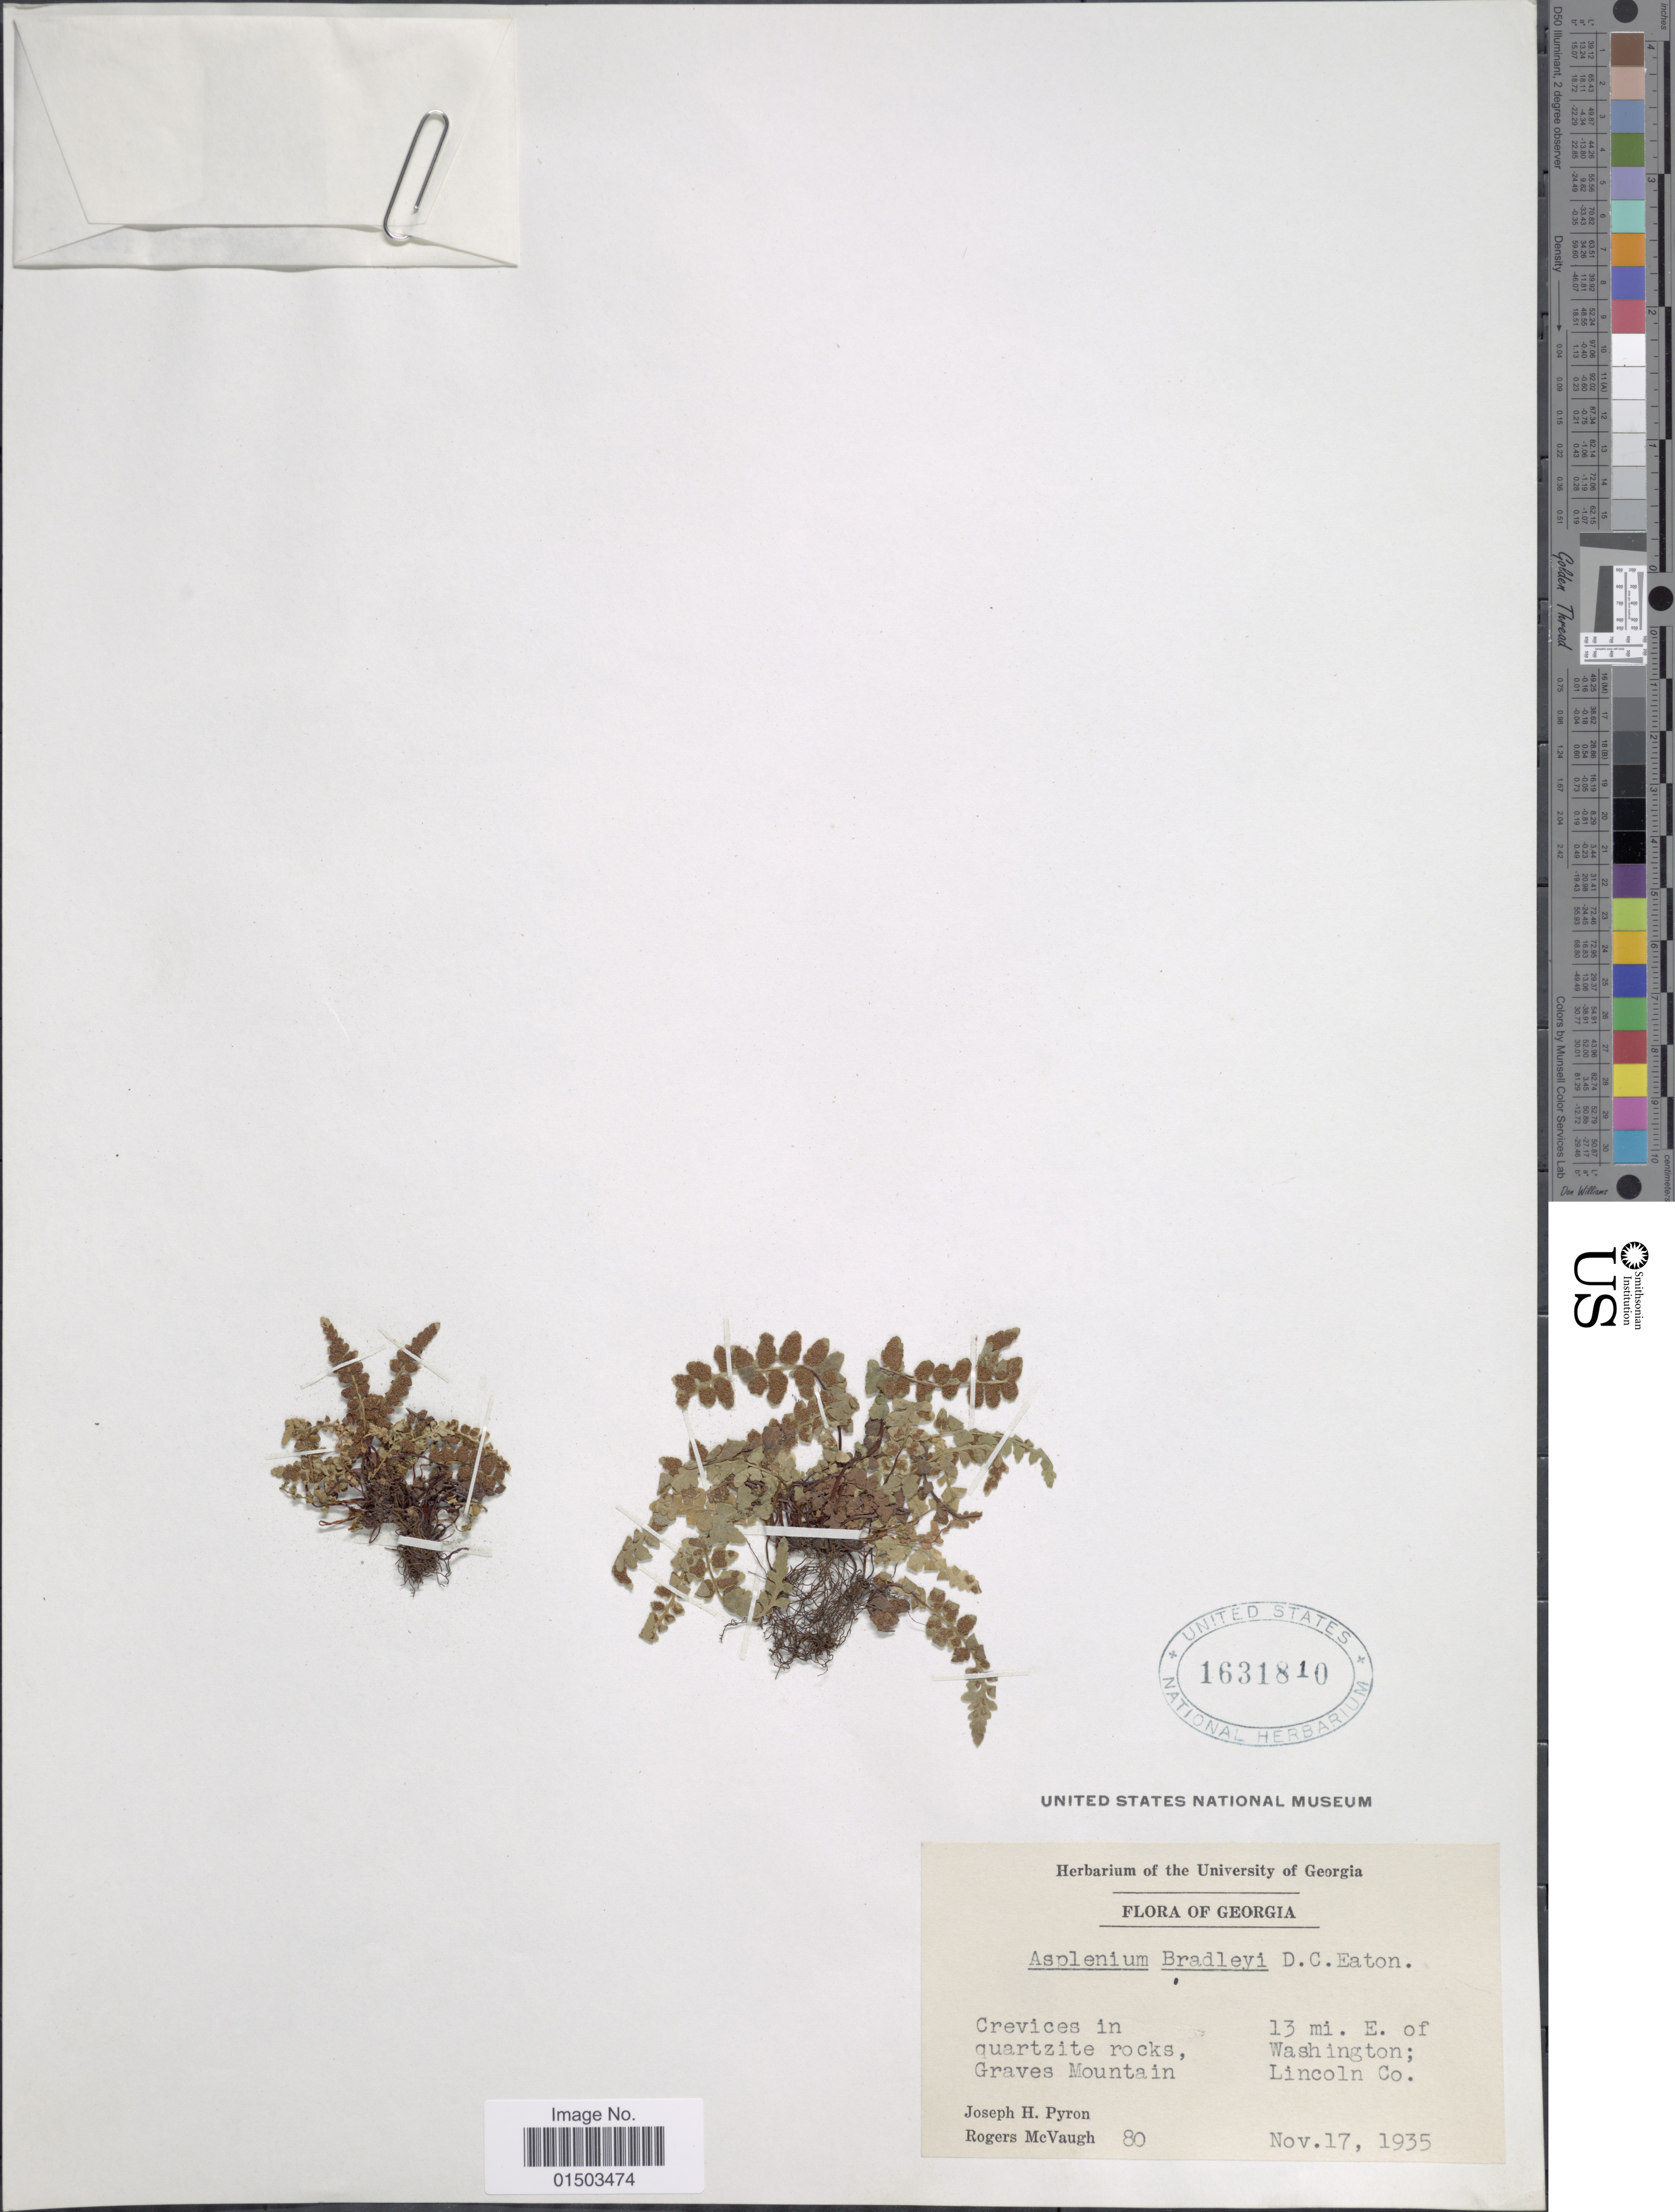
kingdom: Plantae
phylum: Tracheophyta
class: Polypodiopsida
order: Polypodiales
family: Aspleniaceae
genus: Asplenium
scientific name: Asplenium bradleyi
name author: D.C. Eaton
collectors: J. H. Pyron & R. McVaugh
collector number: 80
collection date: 1935-11-17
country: United States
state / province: Georgia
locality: Georgia. 13 mi. E. of Washington; Lincoln Co. Graves Mountain.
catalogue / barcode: US 1631810